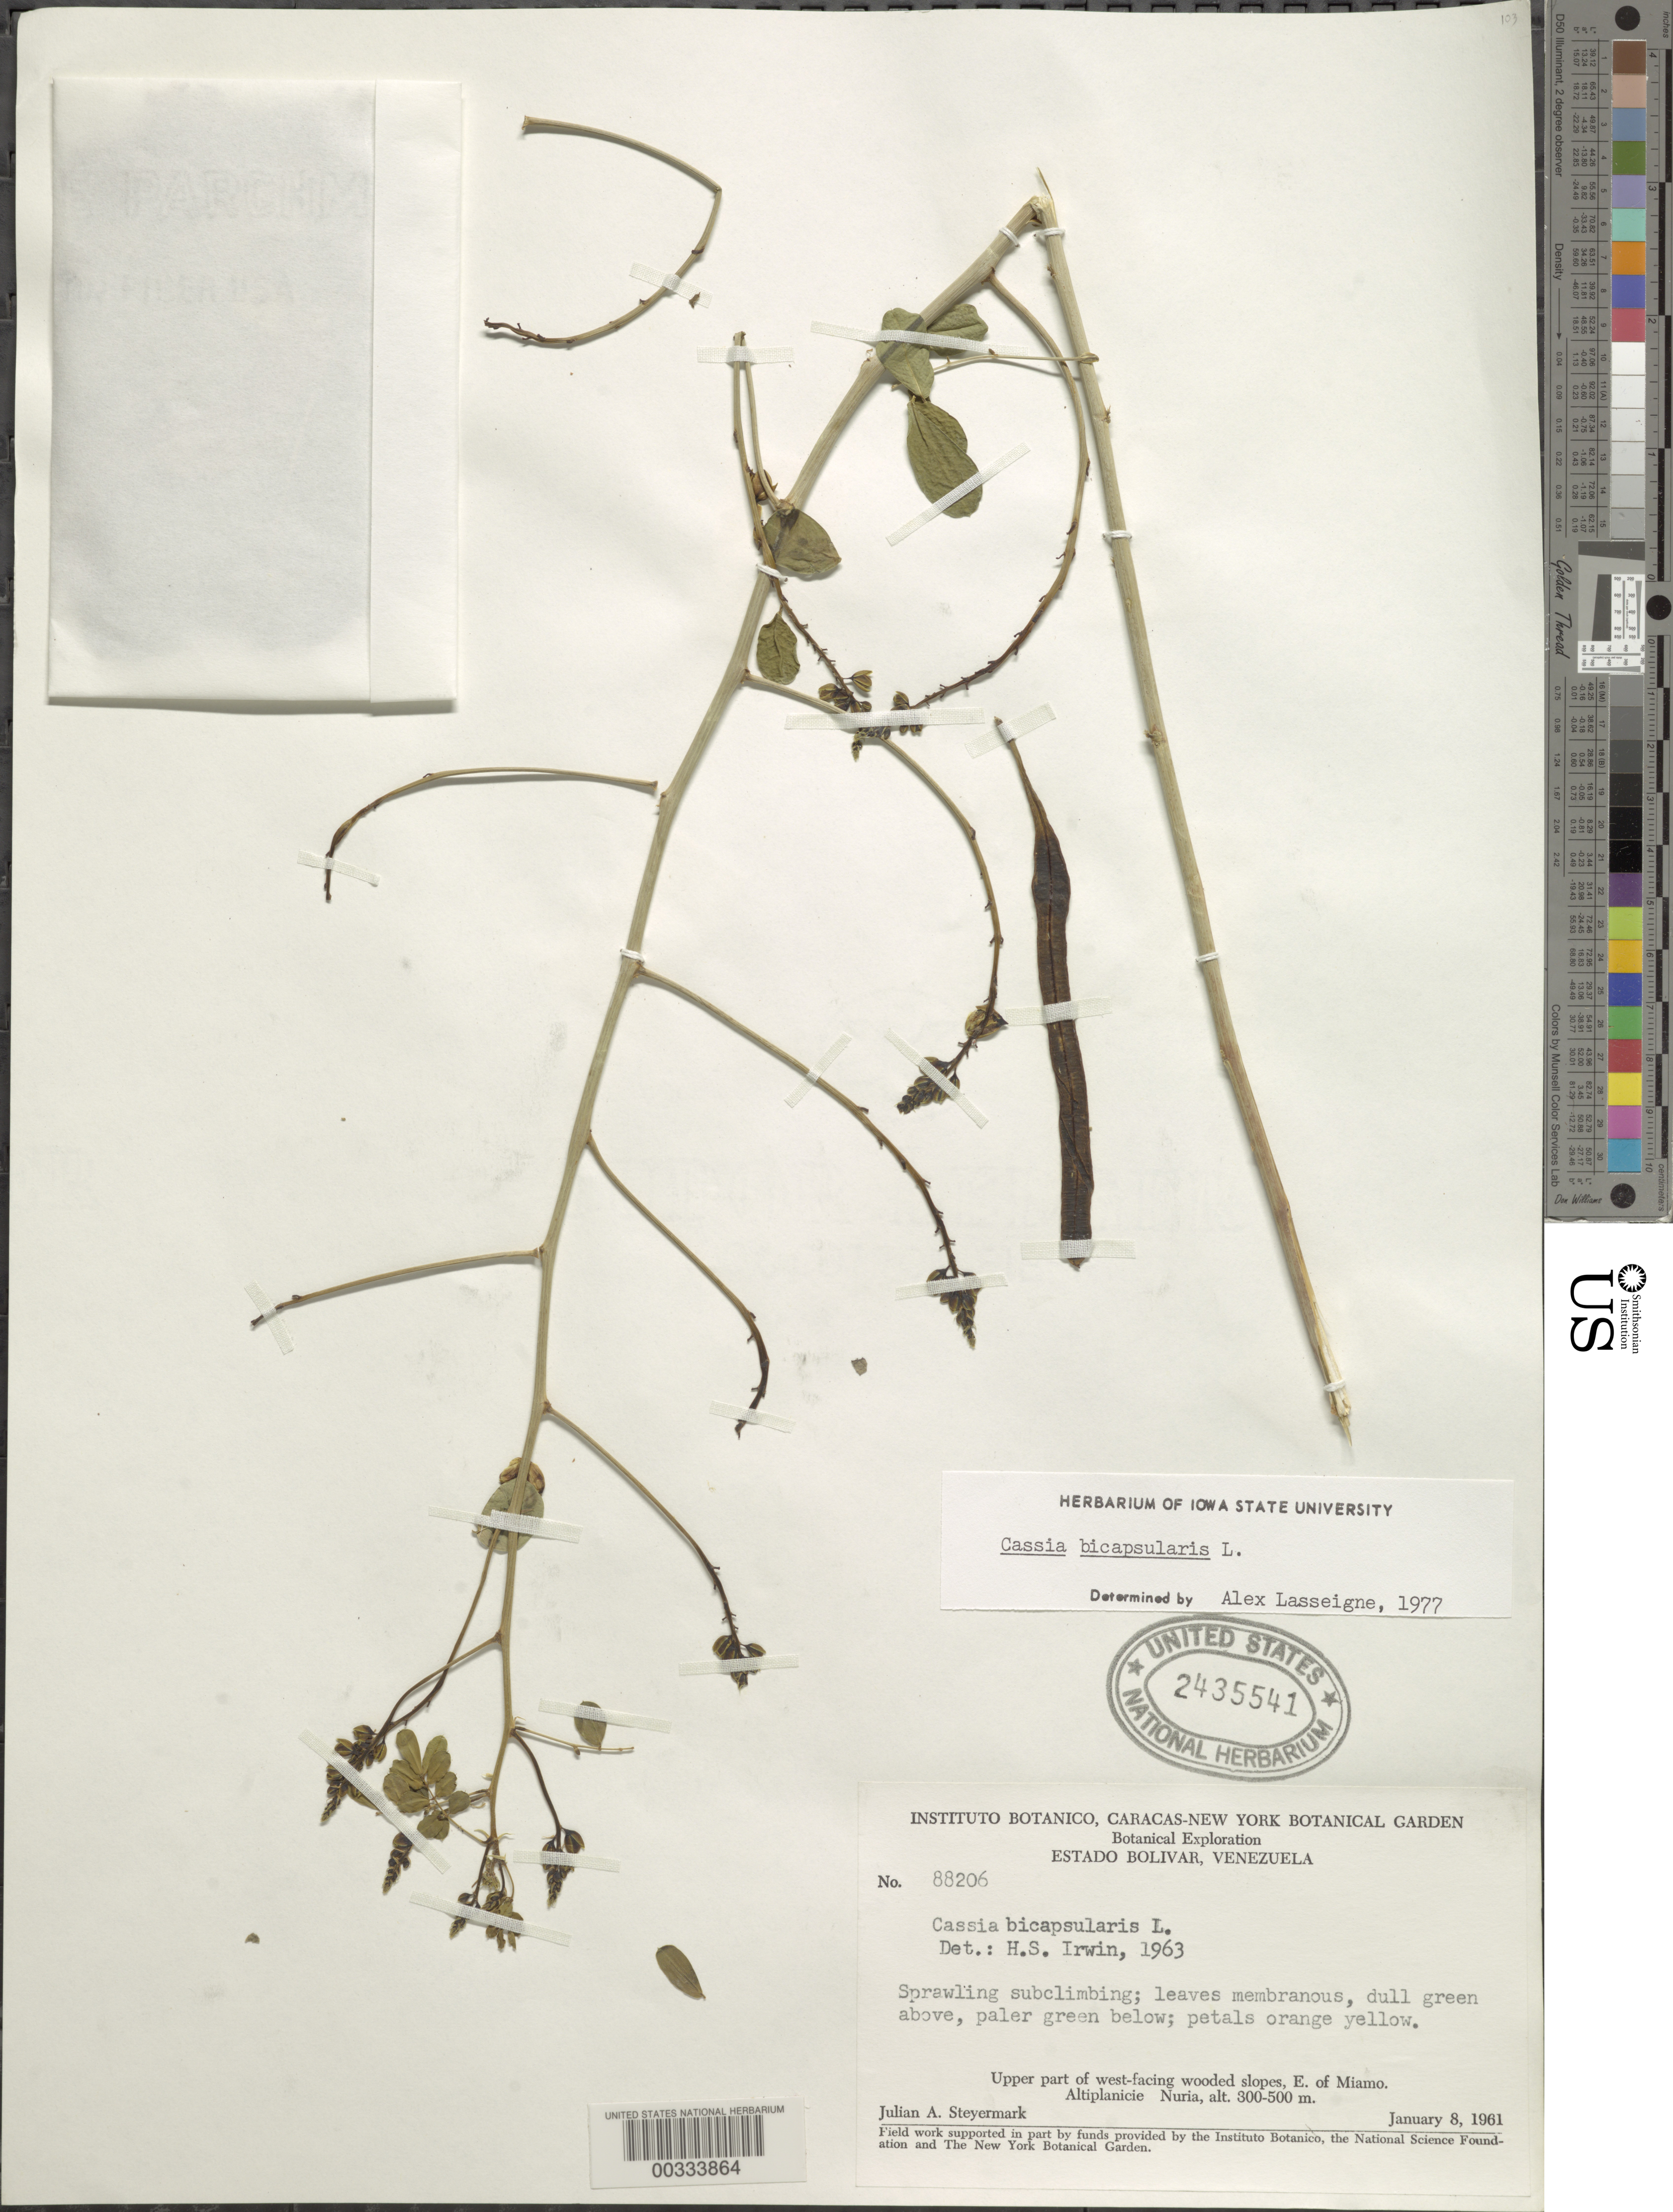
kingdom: Plantae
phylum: Tracheophyta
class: Magnoliopsida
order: Fabales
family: Fabaceae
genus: Senna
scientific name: Senna bicapsularis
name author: (L.) Roxb.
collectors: J. Steyermark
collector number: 88206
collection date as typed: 08 Jan 1961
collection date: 1961-01-08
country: Venezuela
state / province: Bolivar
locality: Upper part of w facing slopes e of miamo; altiplanicle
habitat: Wooded slopes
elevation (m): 300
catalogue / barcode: US 2435541